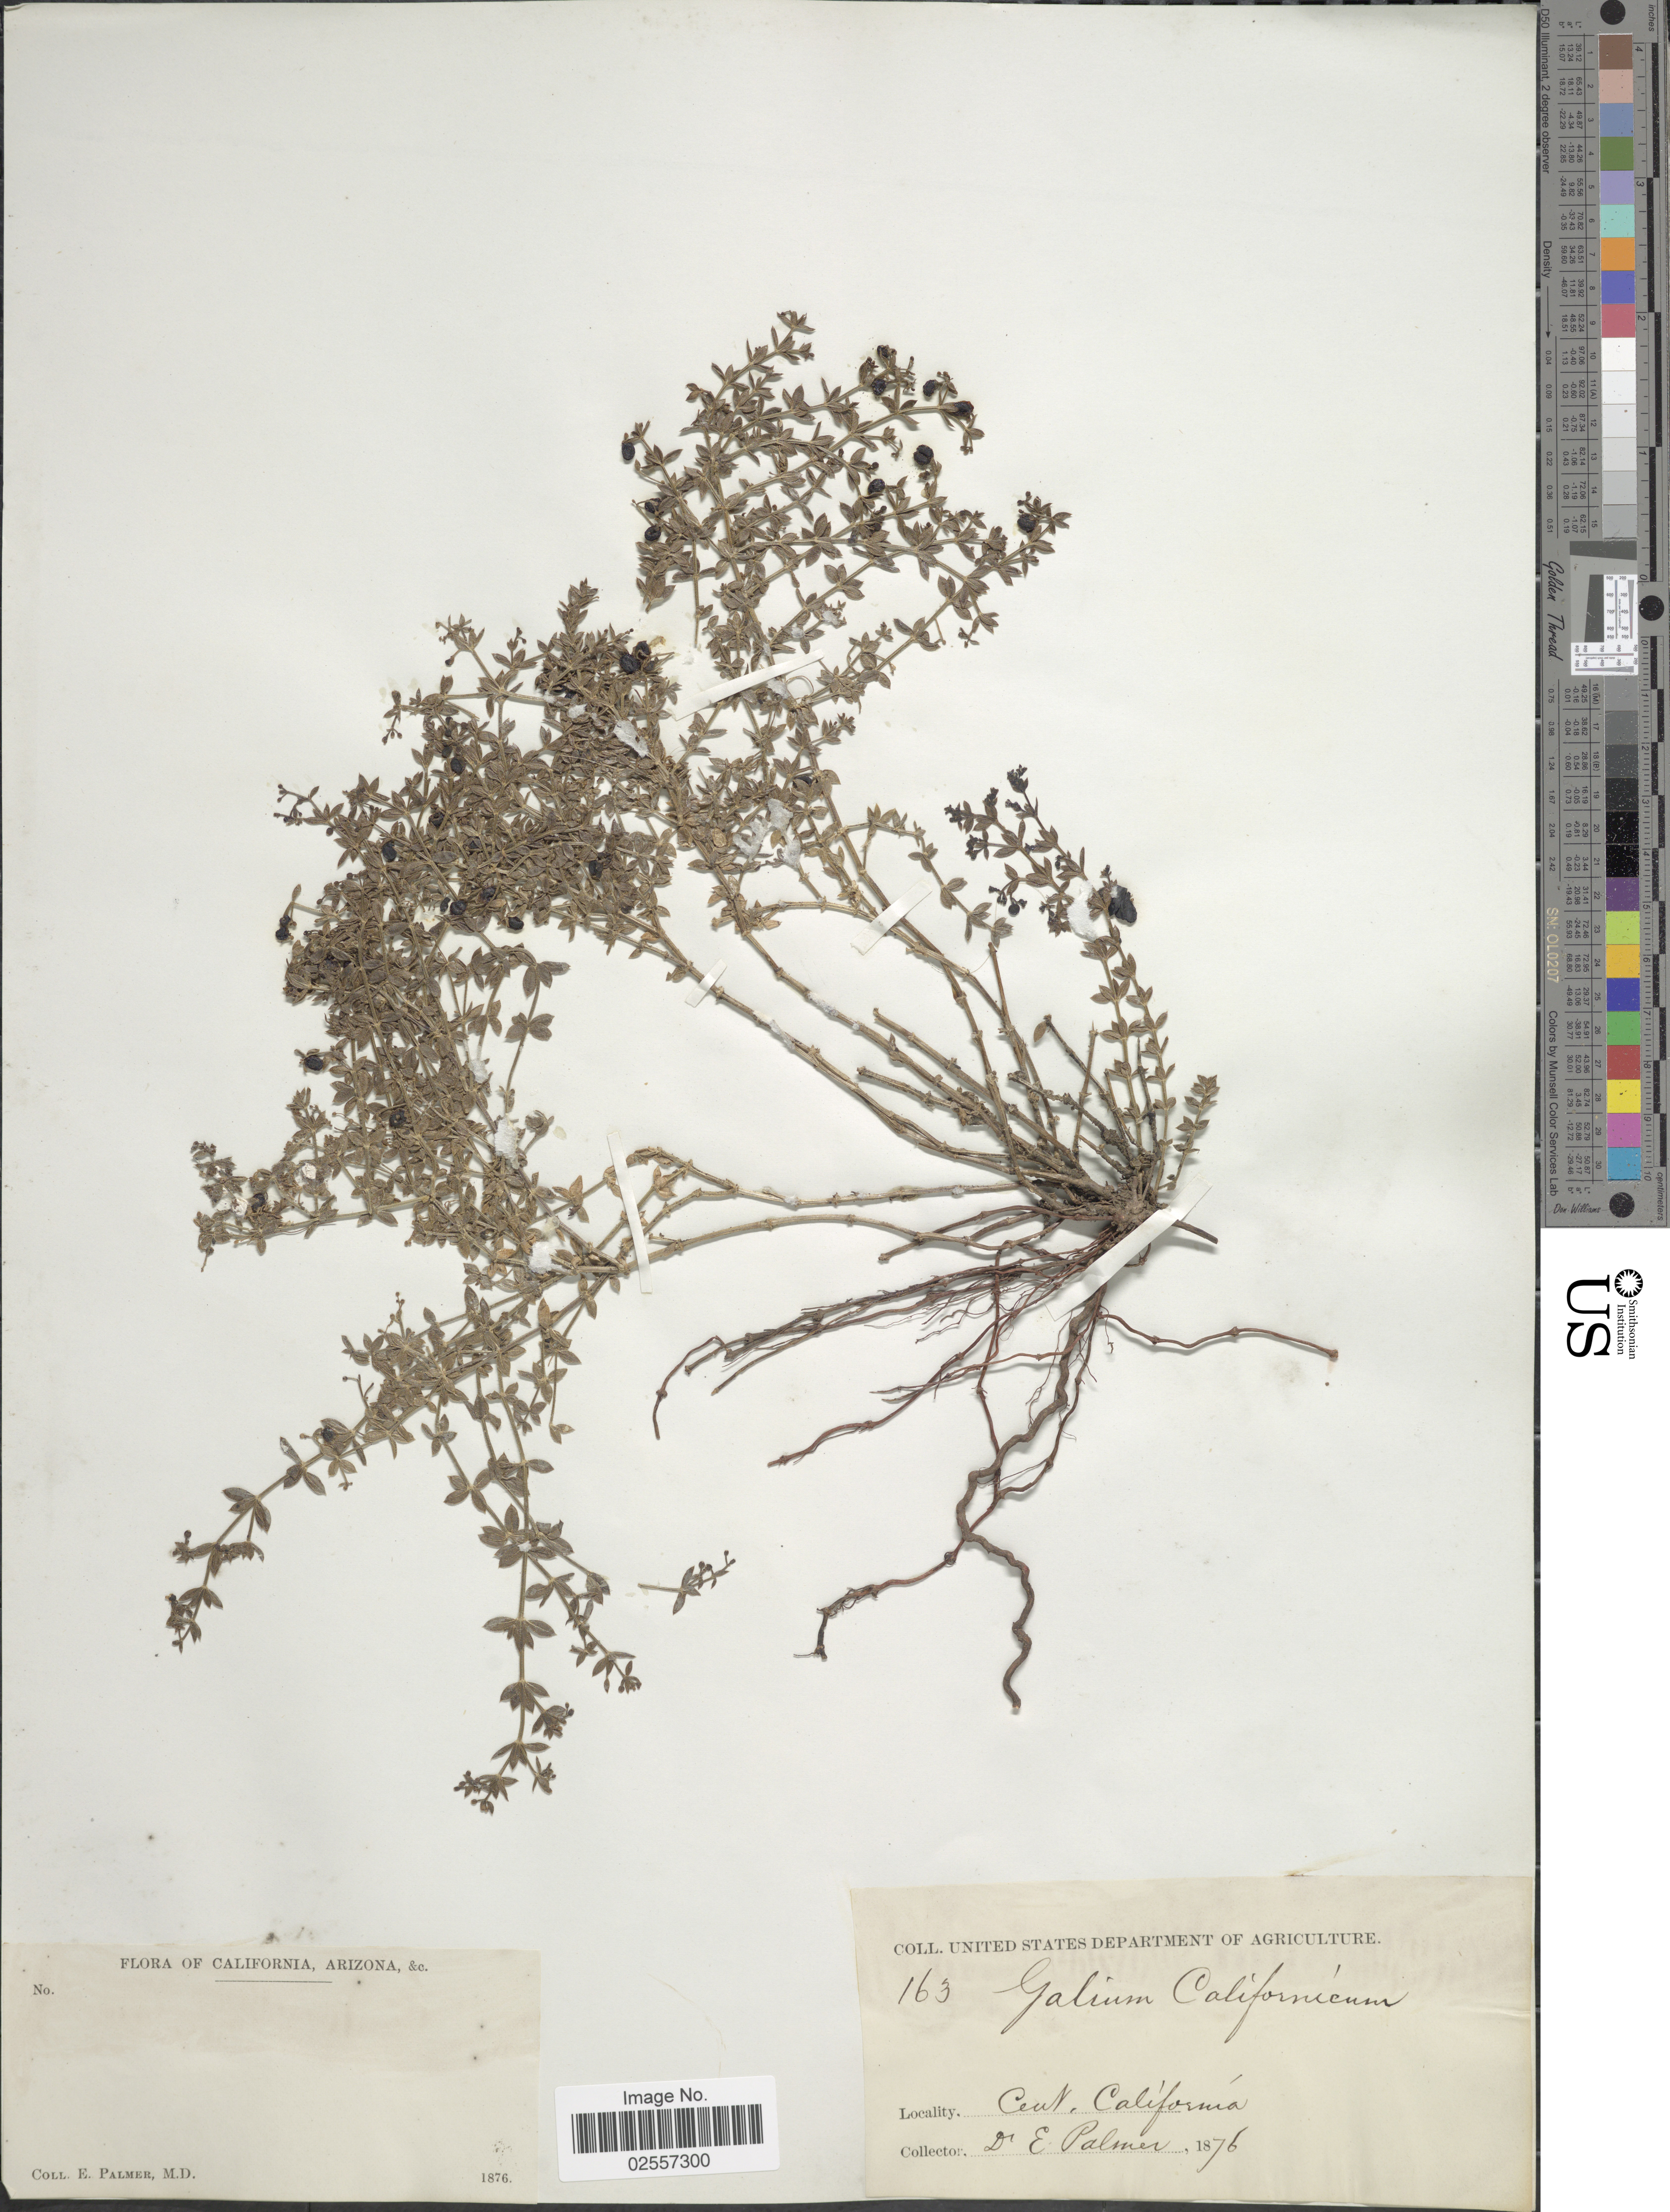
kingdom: Plantae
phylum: Tracheophyta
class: Magnoliopsida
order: Gentianales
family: Rubiaceae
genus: Galium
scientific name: Galium californicum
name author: Hook. & Arn.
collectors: E. Palmer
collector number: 163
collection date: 1876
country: United States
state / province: California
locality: Cent. California